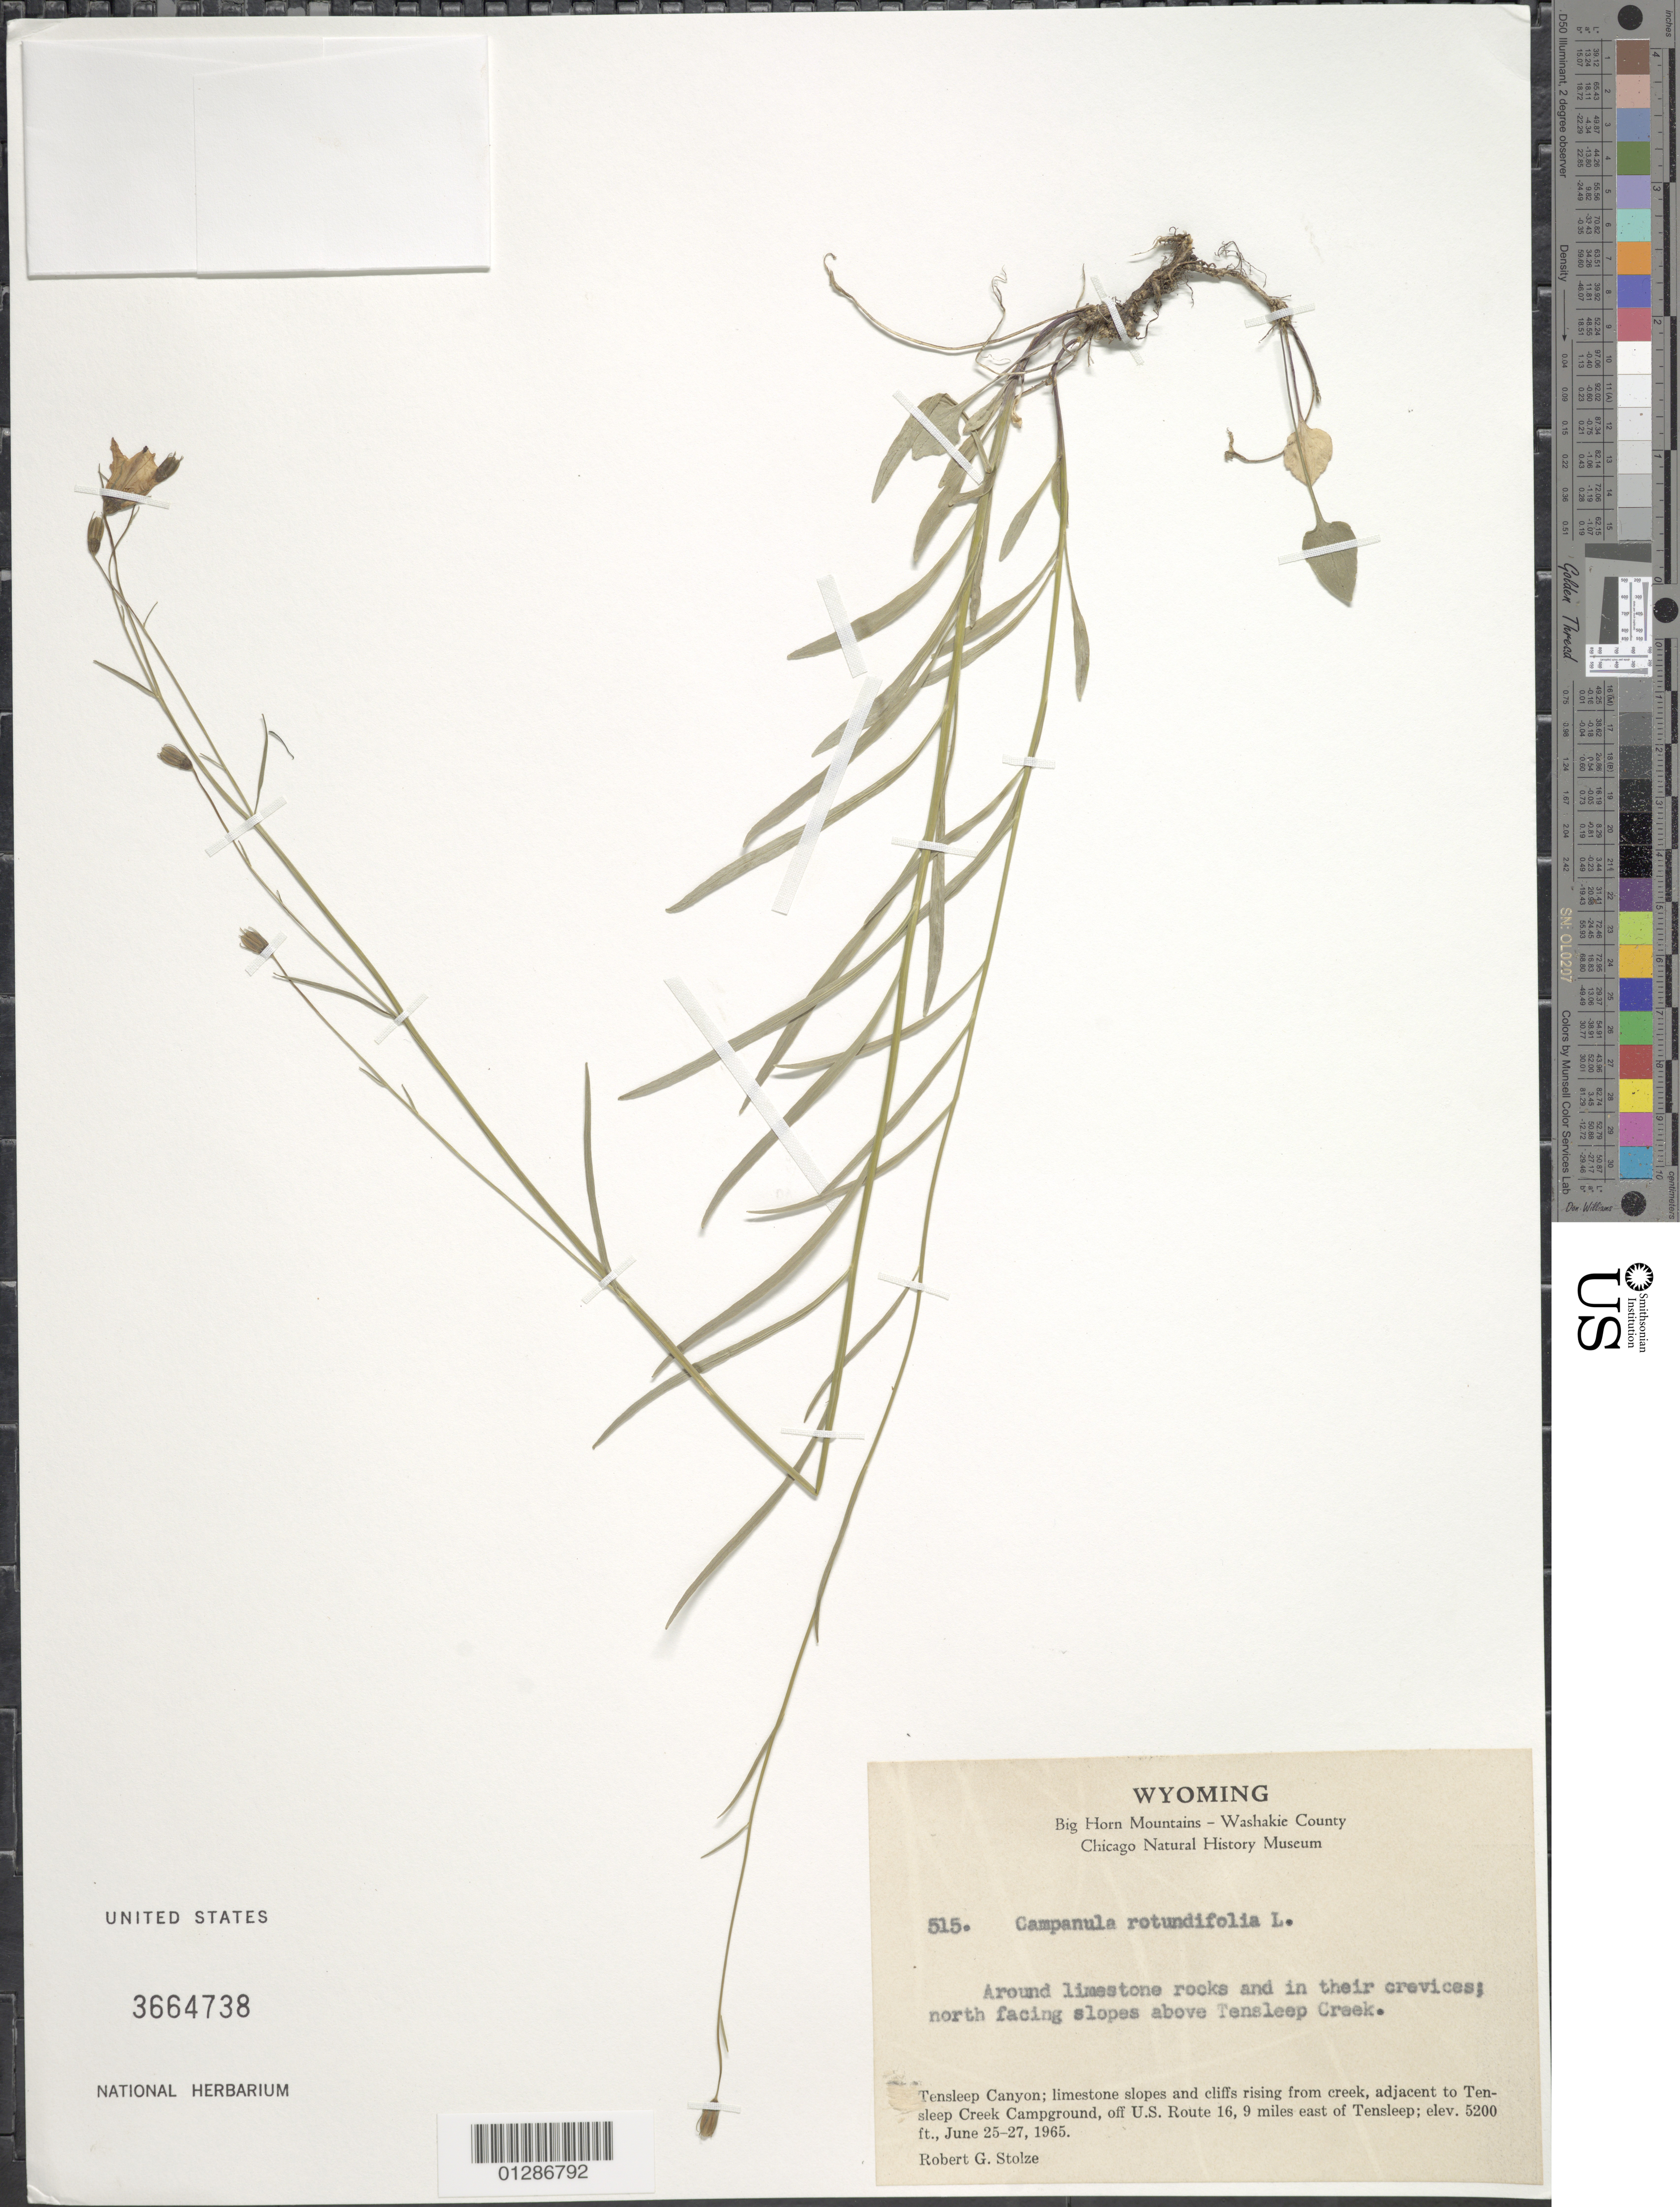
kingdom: Plantae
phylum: Tracheophyta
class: Magnoliopsida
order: Asterales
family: Campanulaceae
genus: Campanula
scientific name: Campanula rotundifolia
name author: L.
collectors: R. G. Stolze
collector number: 515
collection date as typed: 25-27 Jun 1965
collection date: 1965-06-25/1965-06-27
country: United States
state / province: Wyoming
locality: Tensleep Canyon, N- facing slopes above Tensleep Creek. Adjacent to Tensleep Creek Campground, off U.S. Route 16, 9 mi E of Tensleep.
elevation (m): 1585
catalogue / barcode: US 3664738